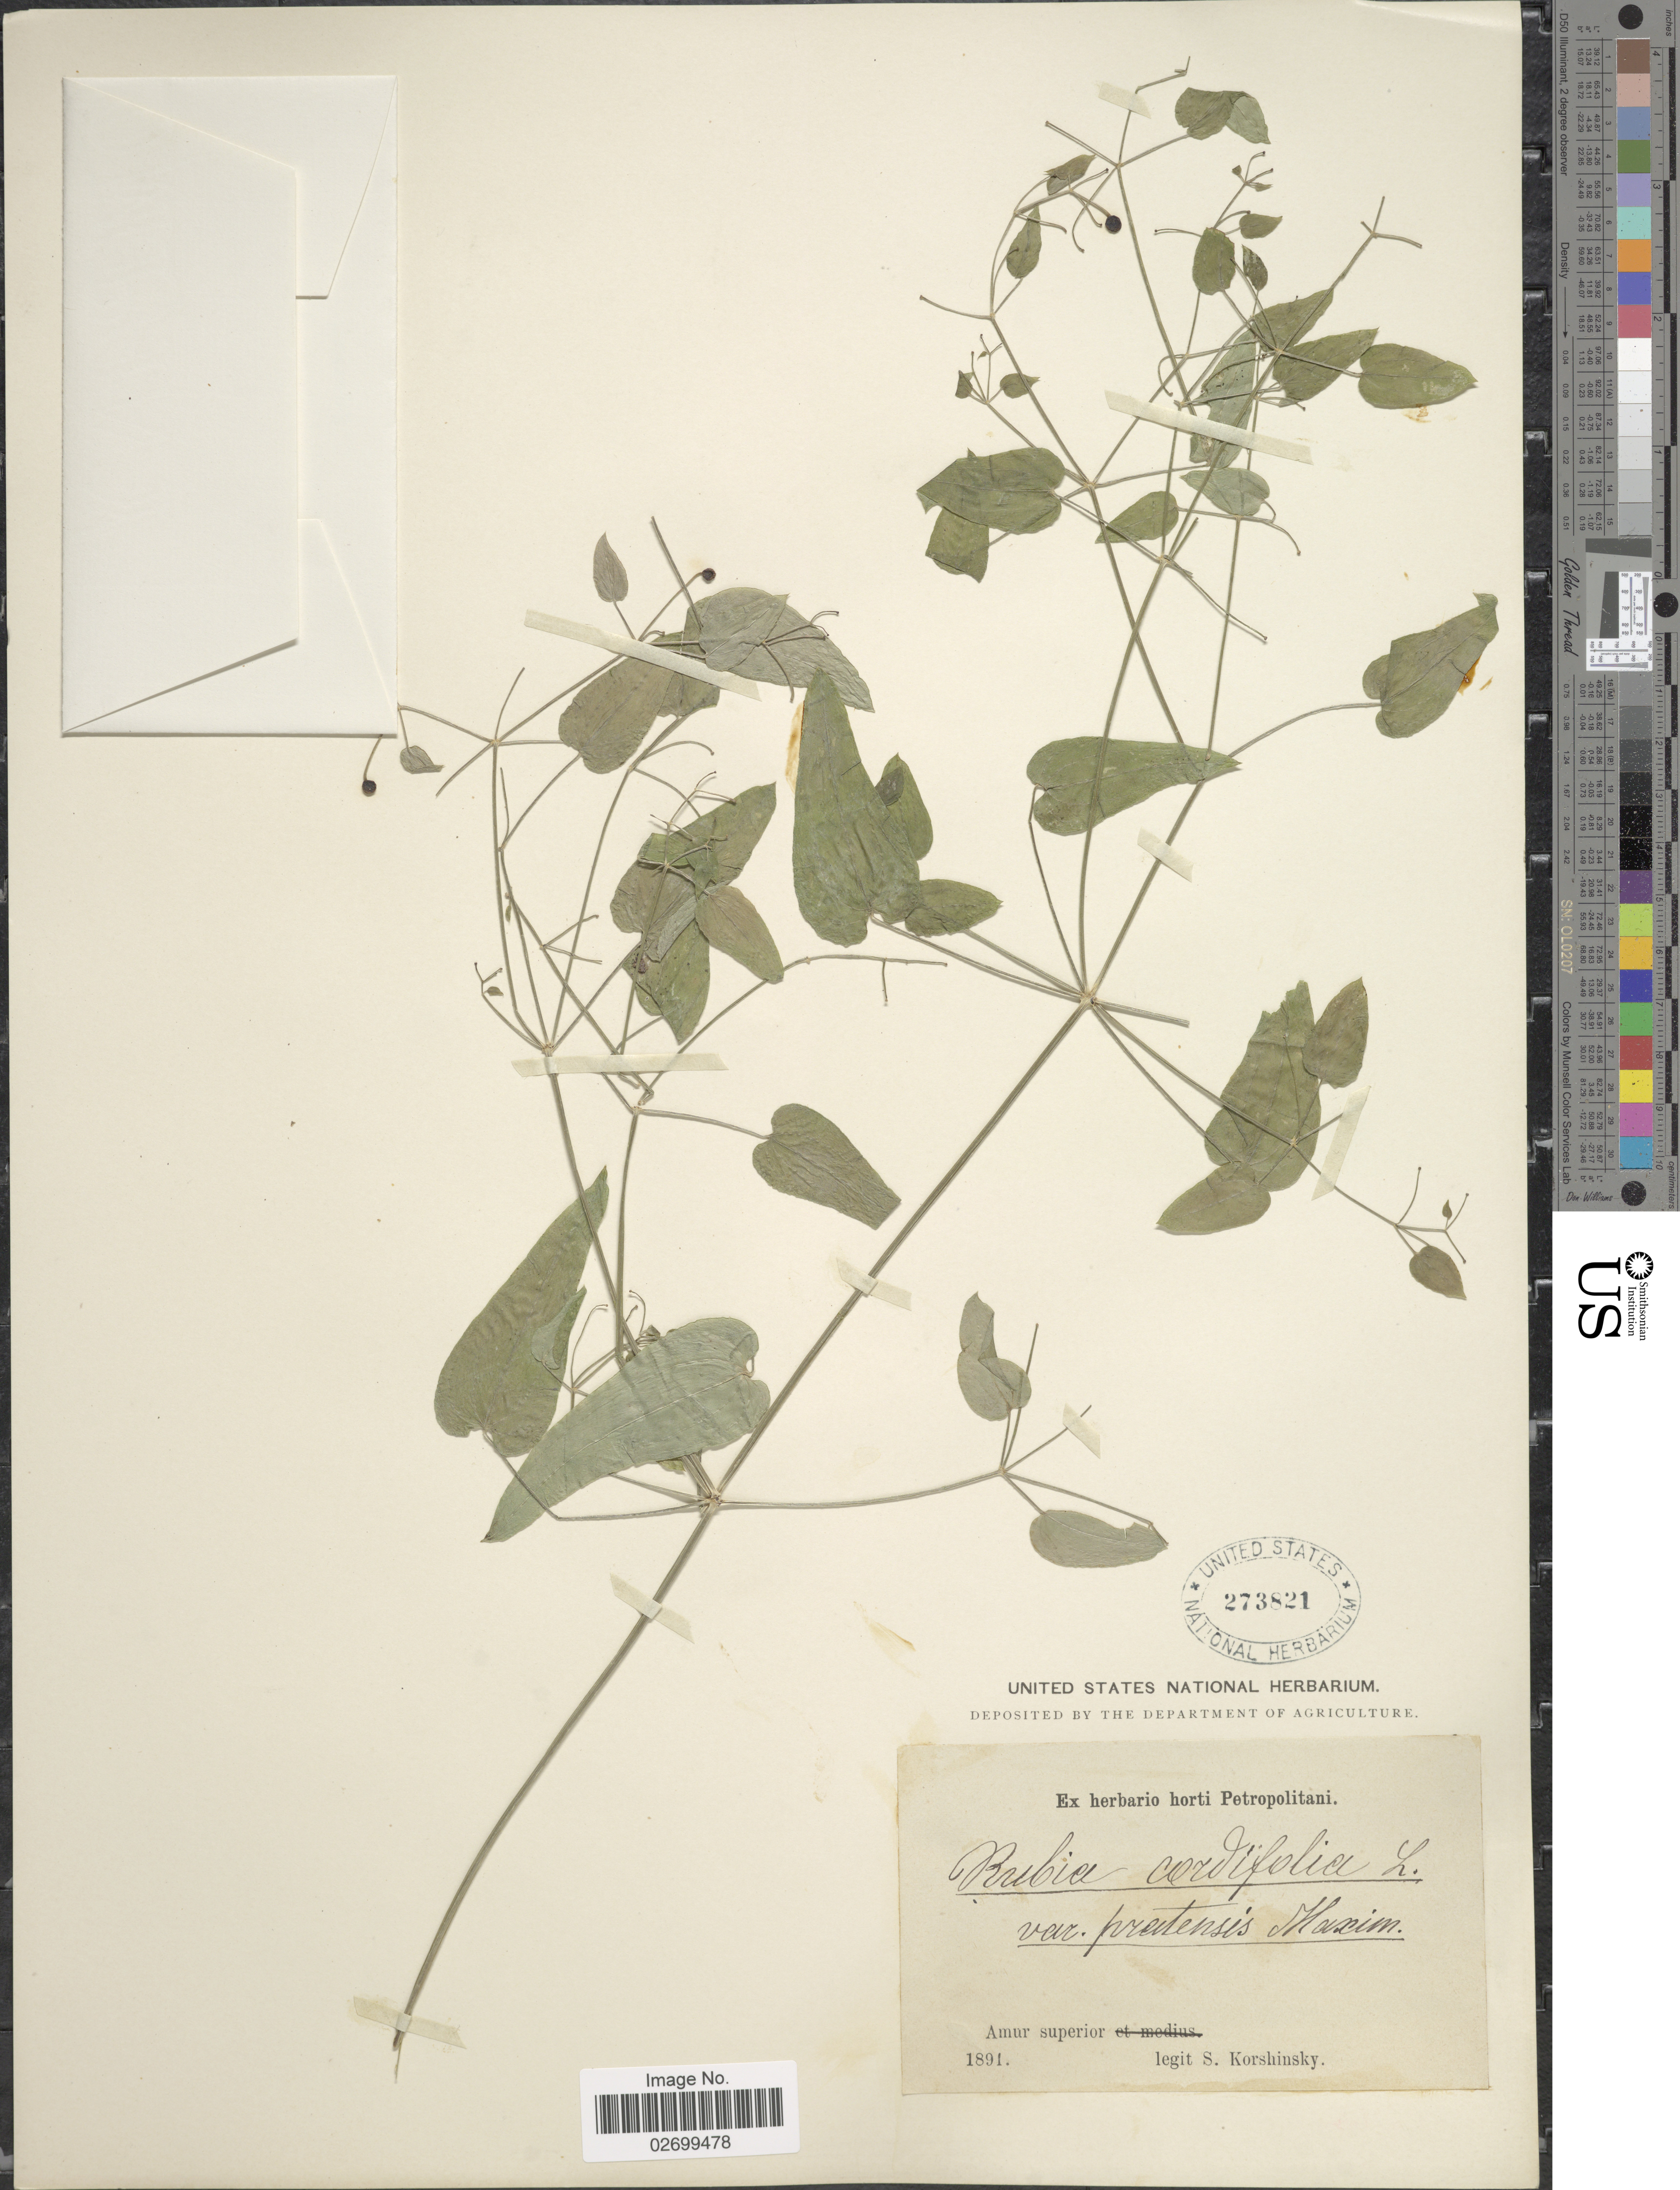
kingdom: Plantae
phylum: Tracheophyta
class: Magnoliopsida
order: Gentianales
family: Rubiaceae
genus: Rubia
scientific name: Rubia cordifolia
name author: L.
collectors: S. I. Korshinsky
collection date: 1891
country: Russian Federation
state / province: Amur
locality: Amur superior.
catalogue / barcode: US 273821